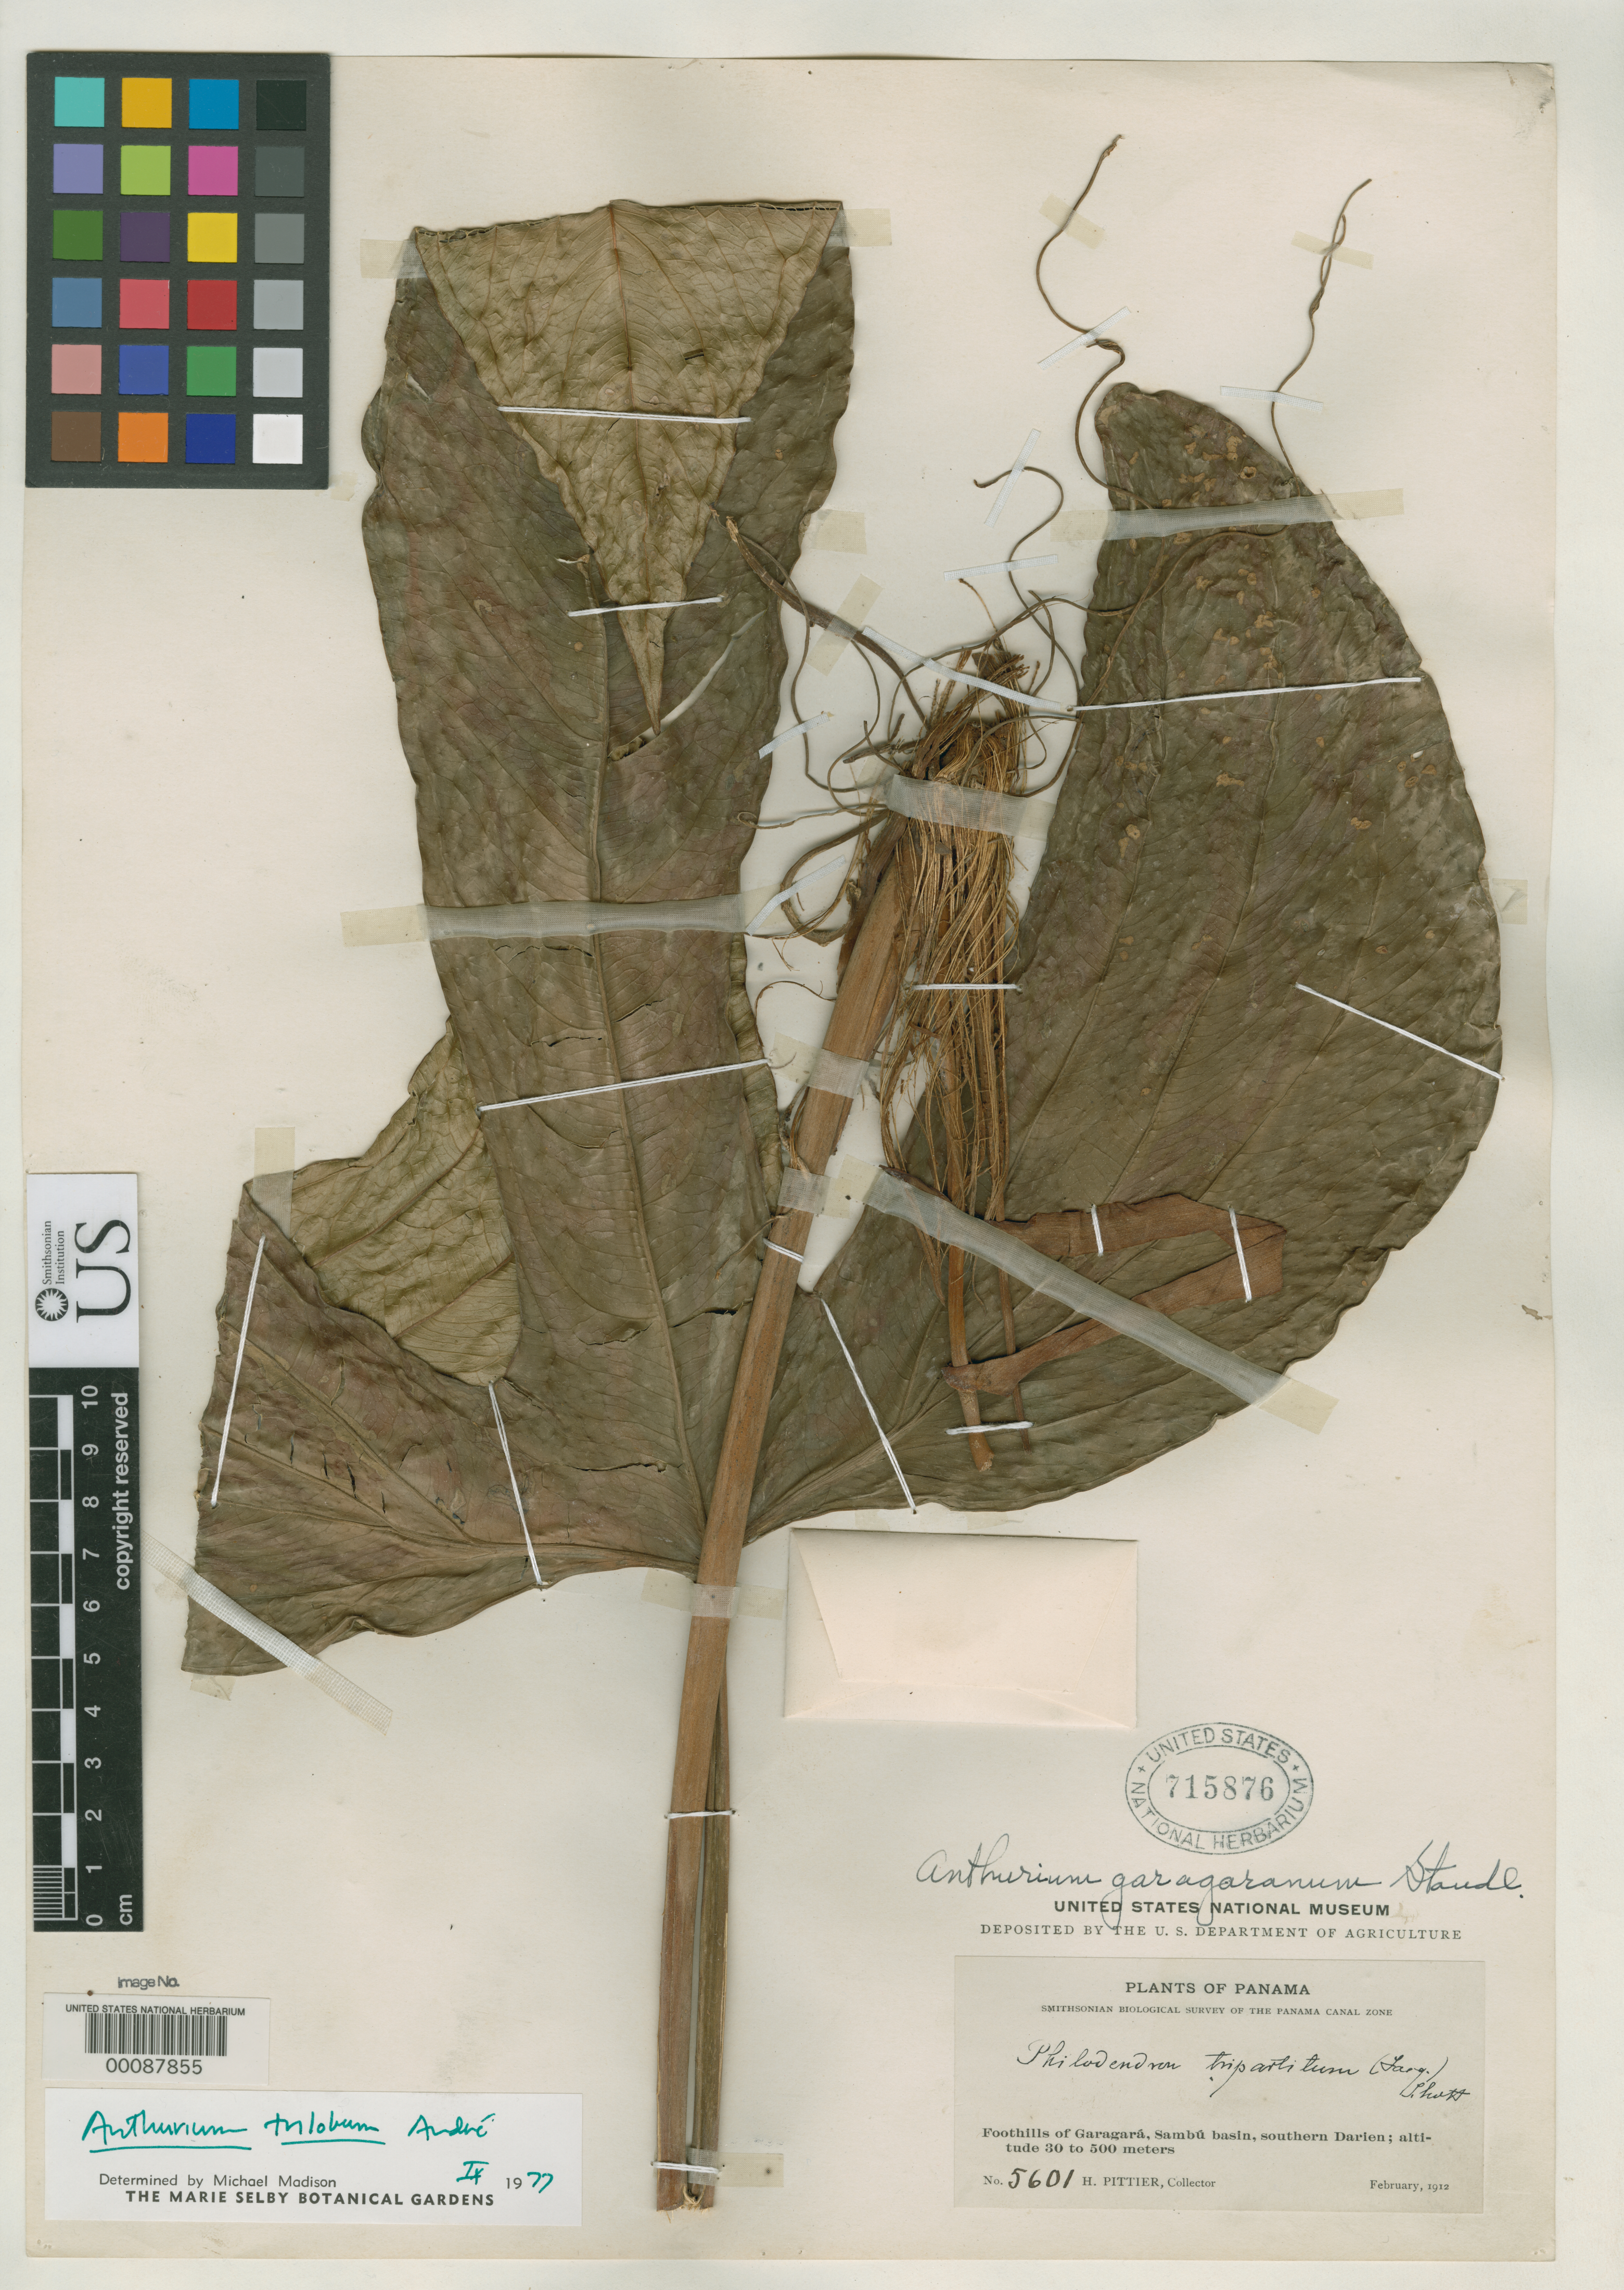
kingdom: Plantae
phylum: Tracheophyta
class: Liliopsida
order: Alismatales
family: Araceae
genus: Anthurium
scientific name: Anthurium garagaranum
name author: Standl.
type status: Holotype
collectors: H. F. Pittier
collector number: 5601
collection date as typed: Feb 1912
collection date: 1912-02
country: Panama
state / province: Darién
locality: Foothills of Garagara, Sambu Basin.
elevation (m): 30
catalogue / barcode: US 715876